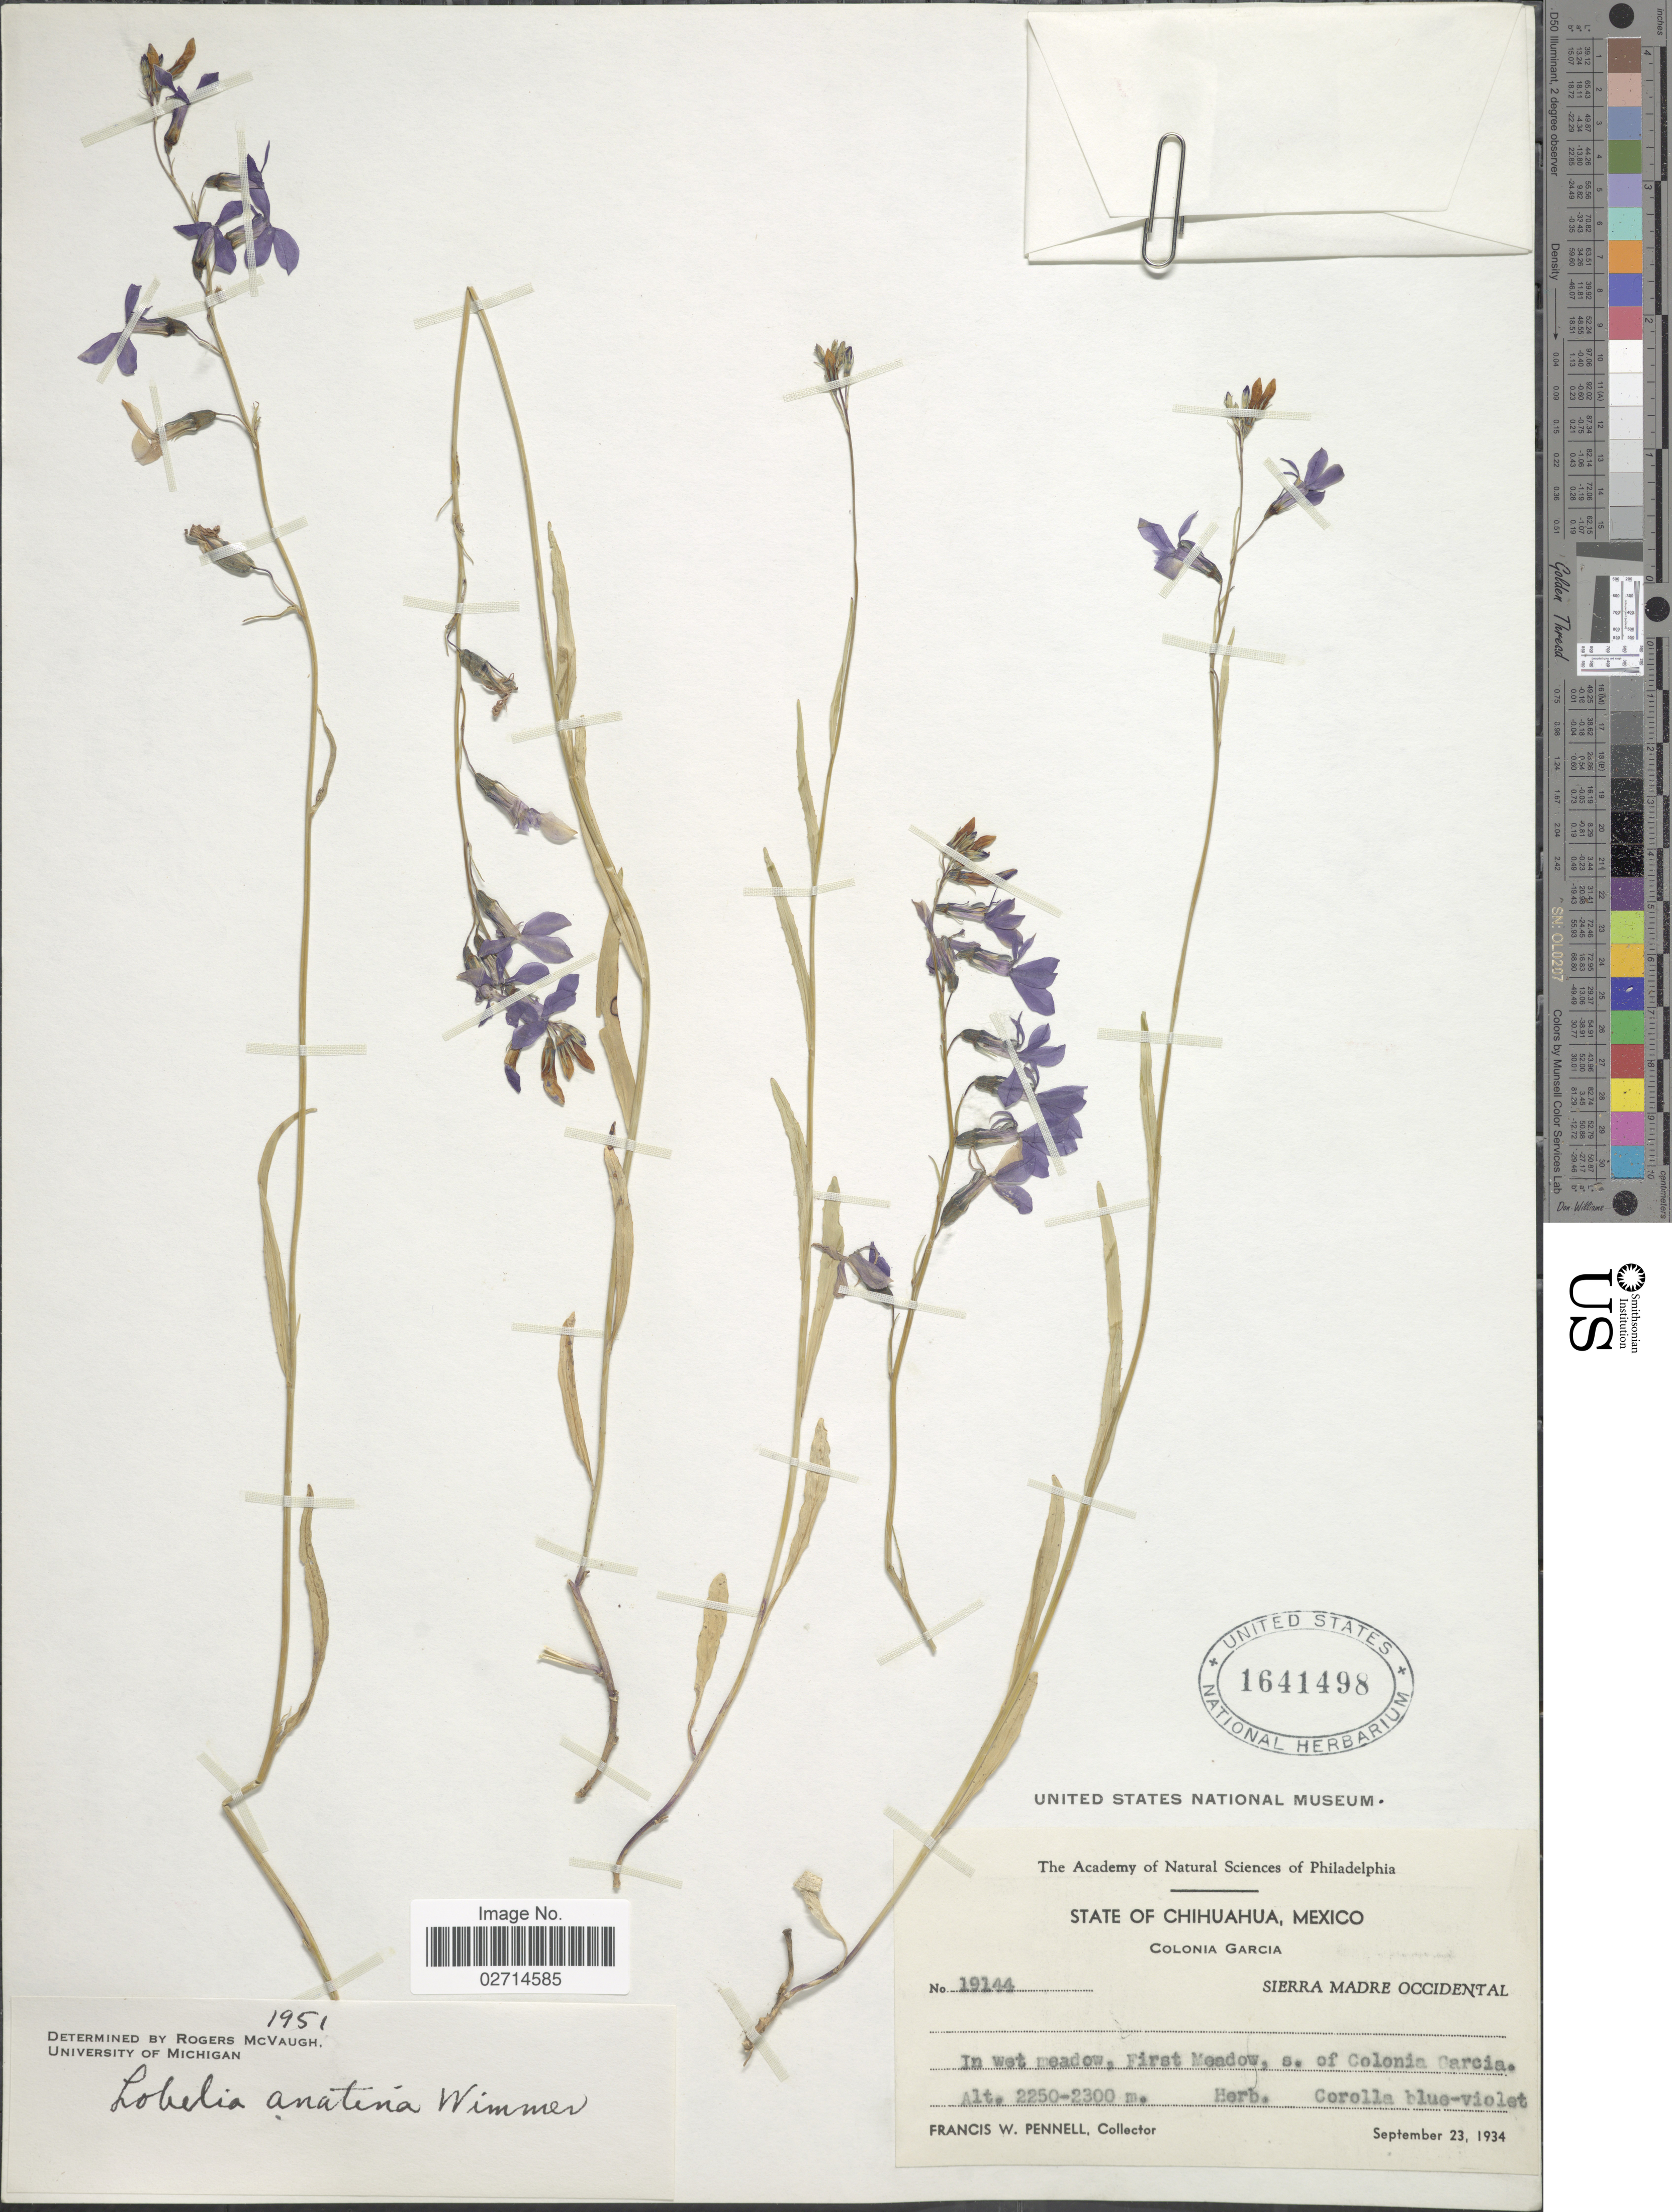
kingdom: Plantae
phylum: Tracheophyta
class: Magnoliopsida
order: Asterales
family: Campanulaceae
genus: Lobelia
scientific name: Lobelia anatina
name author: E. Wimm.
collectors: F. W. Pennell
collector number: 19144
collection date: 1934-09-23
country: Mexico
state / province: Chihuahua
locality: Colonia Garcia. Sierra Madre Occidental. In wet meadow, First Meadow, s. of Colonia Garcia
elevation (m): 2250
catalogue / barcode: US 1641498